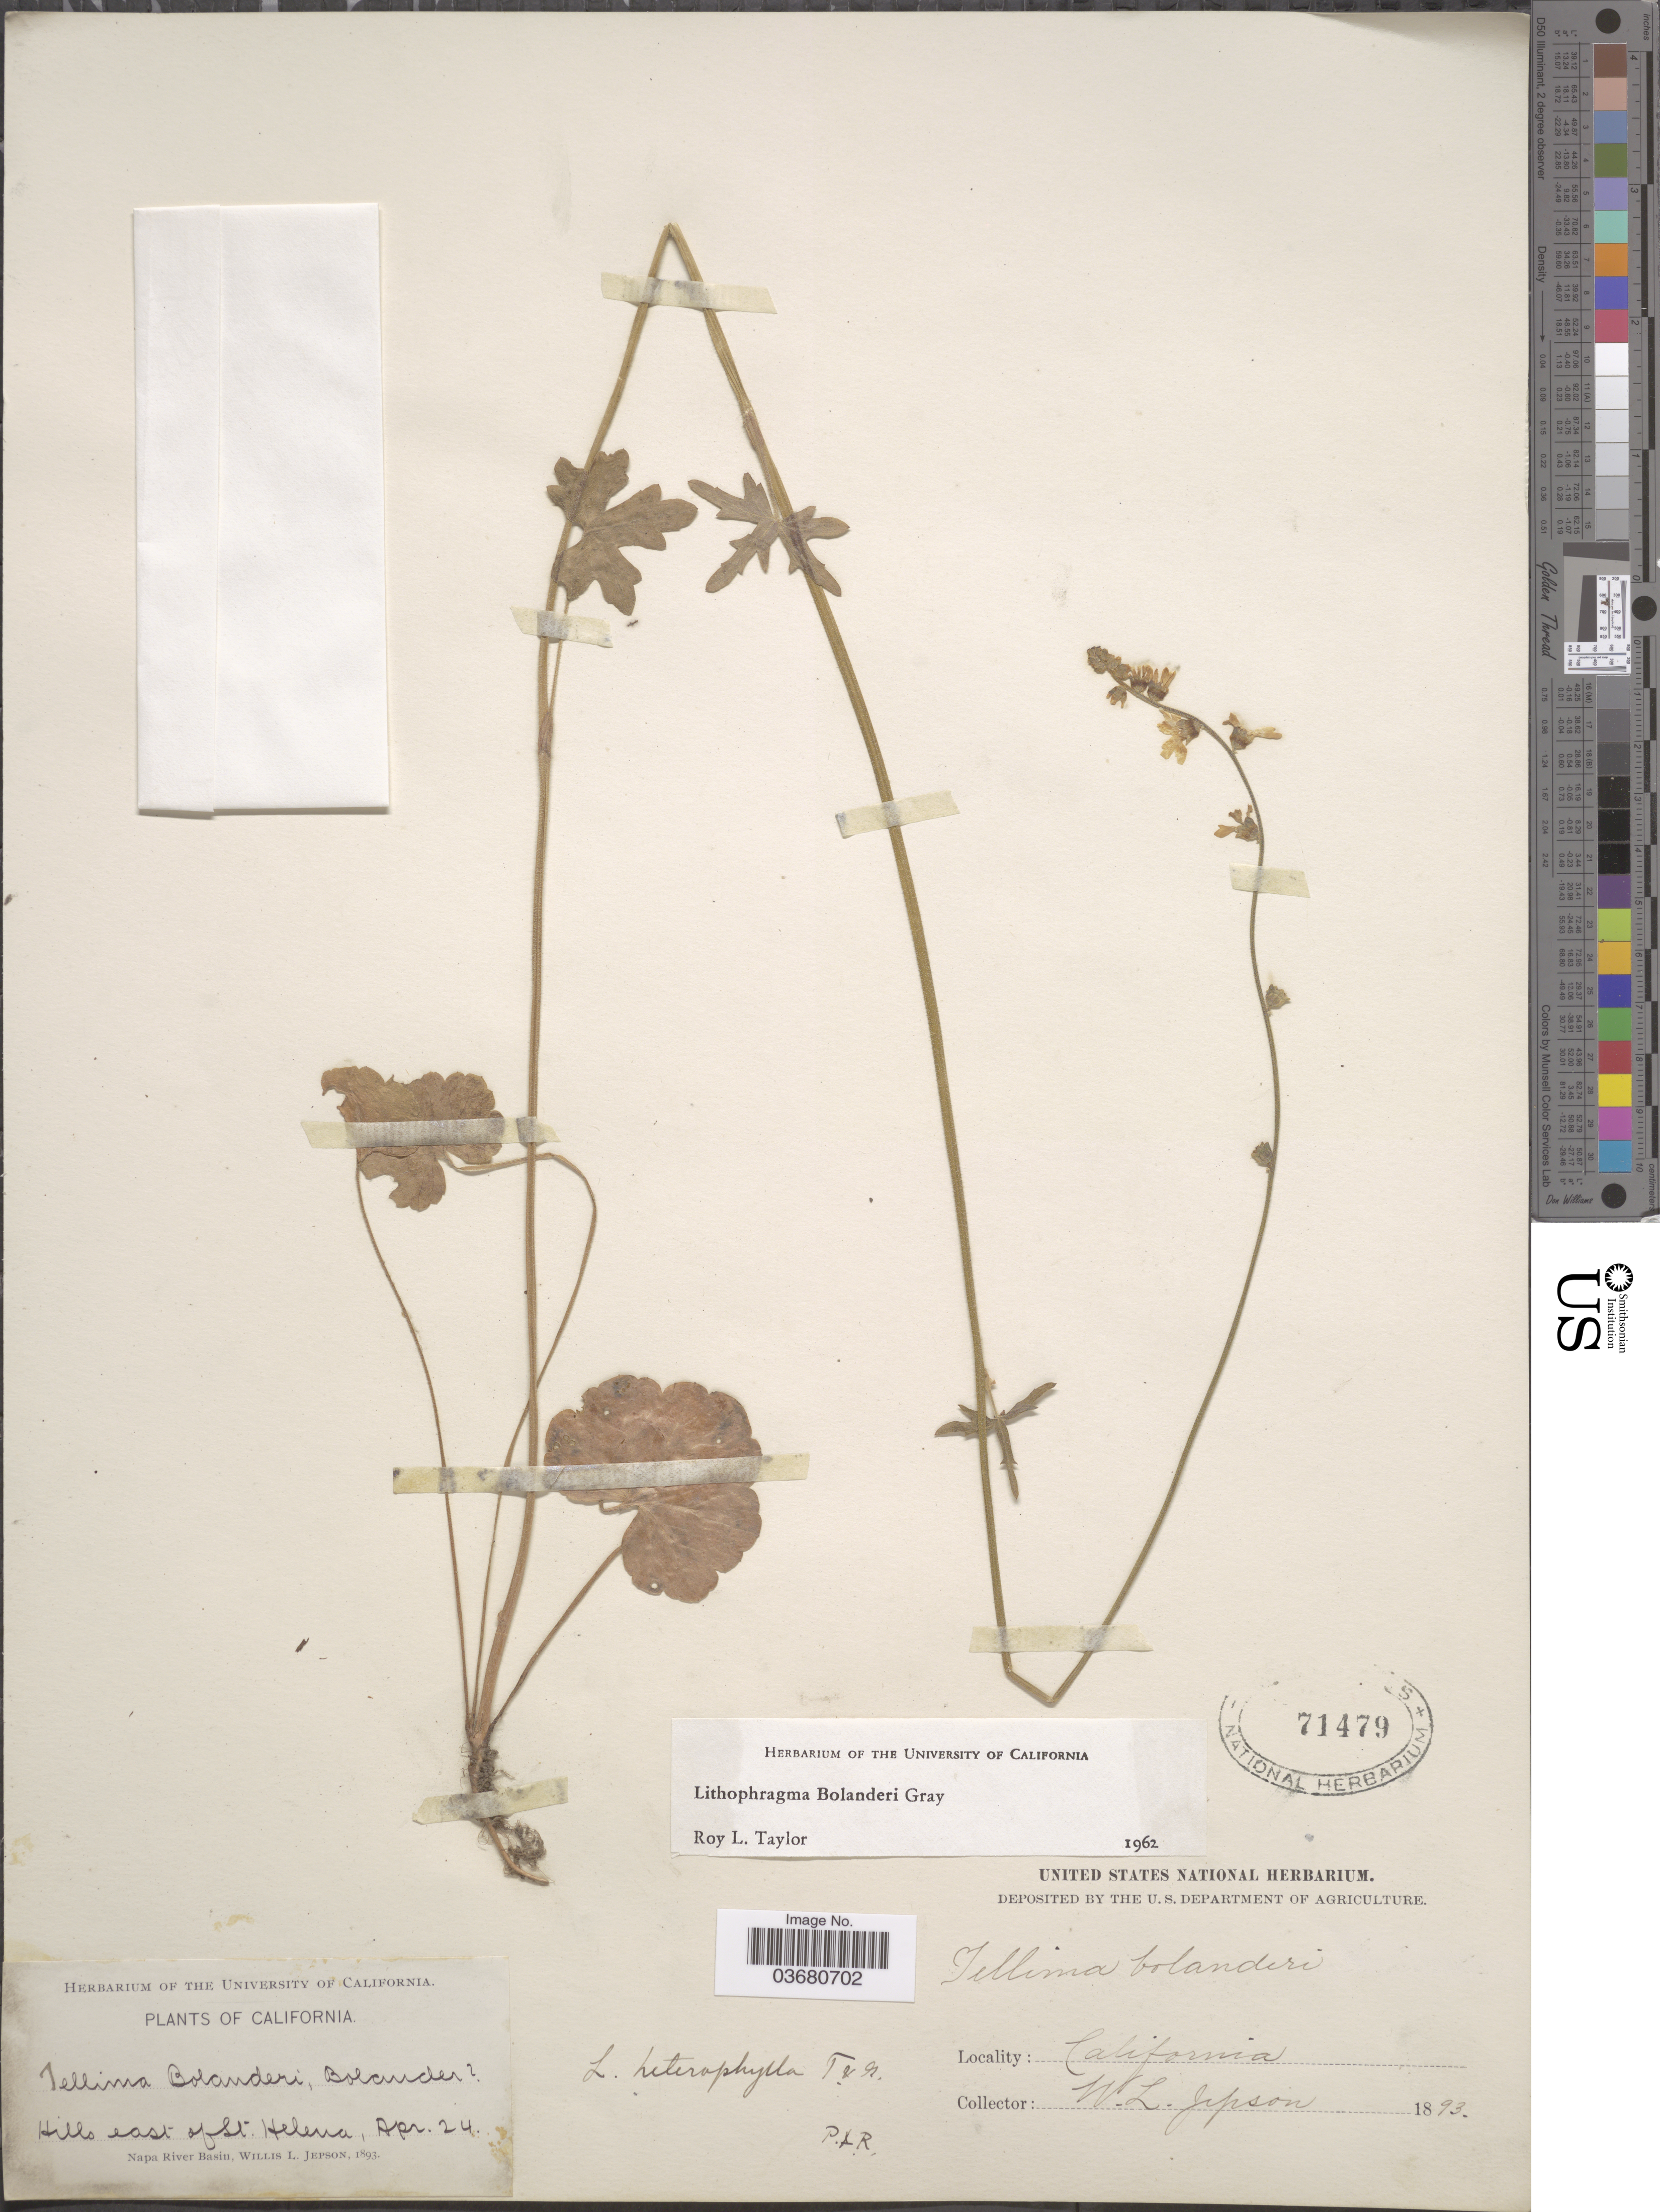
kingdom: Plantae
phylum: Tracheophyta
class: Magnoliopsida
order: Saxifragales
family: Saxifragaceae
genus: Lithophragma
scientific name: Lithophragma bolanderi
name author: A. Gray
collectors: W. L. Jepson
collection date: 1893-04-24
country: United States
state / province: California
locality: Hills east of St. Helena, Napa River Basin.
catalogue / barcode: US 71479